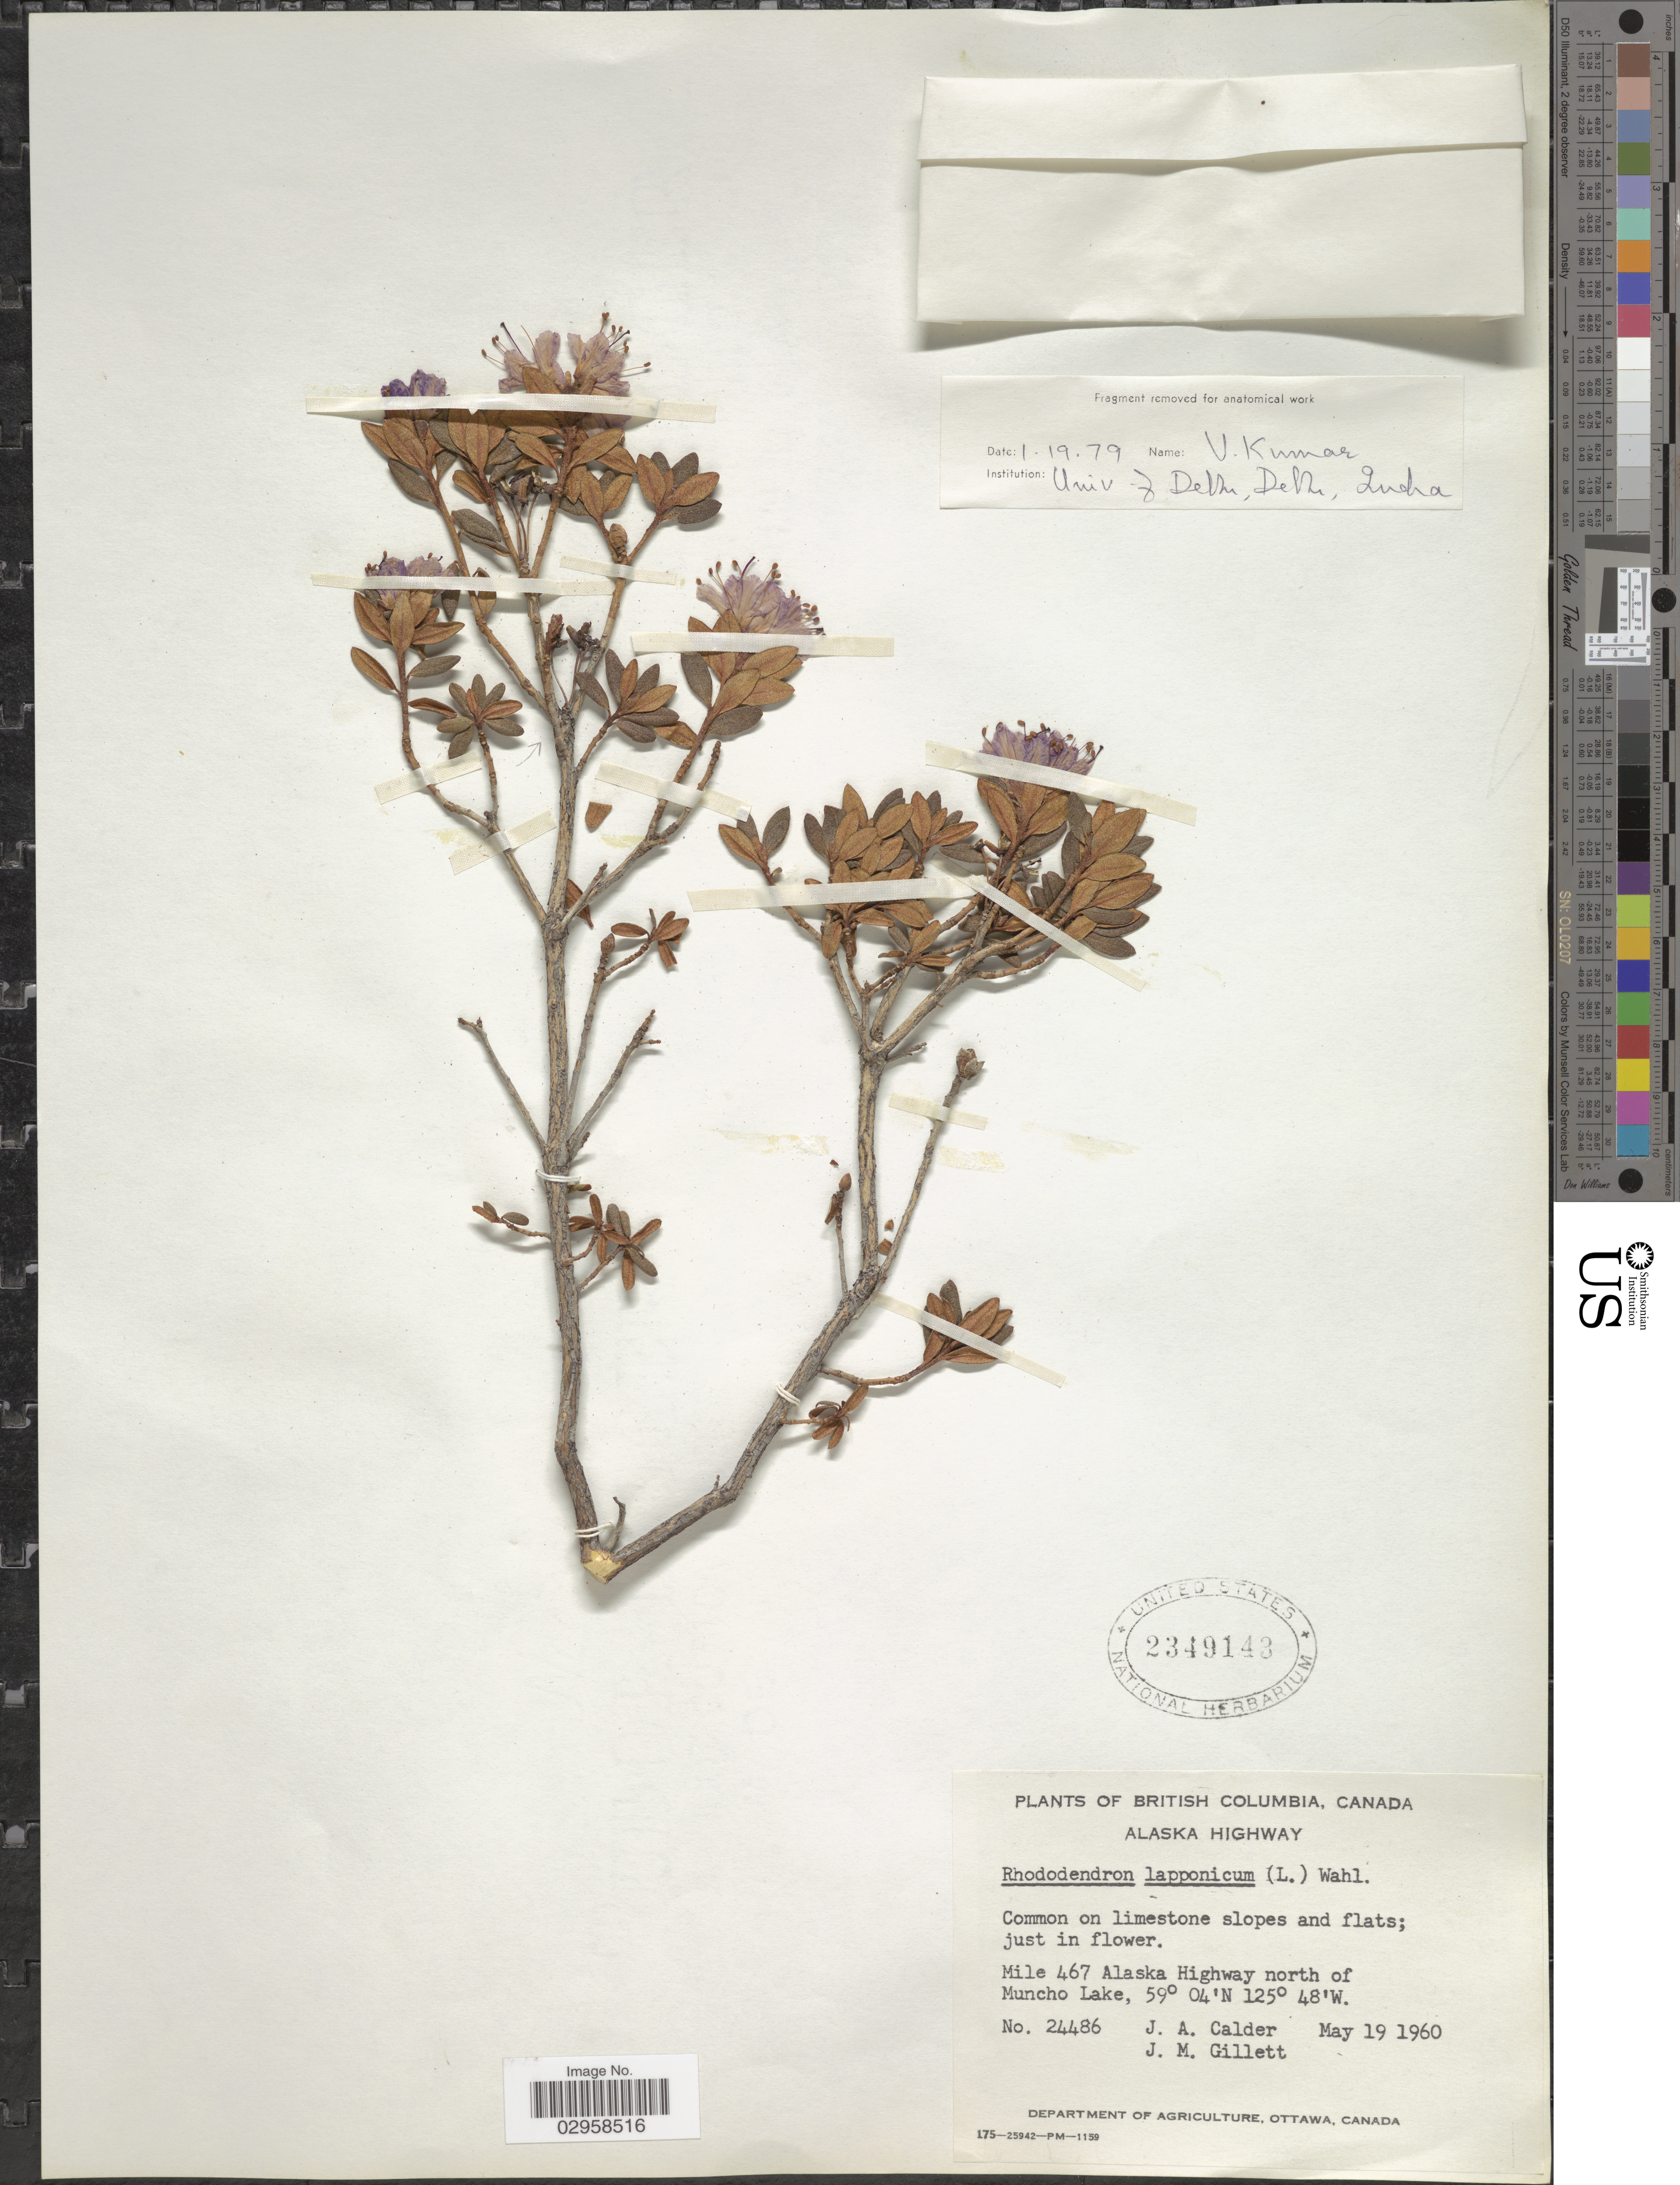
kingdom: Plantae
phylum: Tracheophyta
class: Magnoliopsida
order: Ericales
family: Ericaceae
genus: Rhododendron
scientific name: Rhododendron lapponicum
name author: (L.) Wahlenb.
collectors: J. A. Calder & J. M. Gillett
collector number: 24486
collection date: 1960-05-19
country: Canada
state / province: British Columbia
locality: Alaska Highway. Mile 467 Alaska Highway north of Muncho Lake.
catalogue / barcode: US 2349143